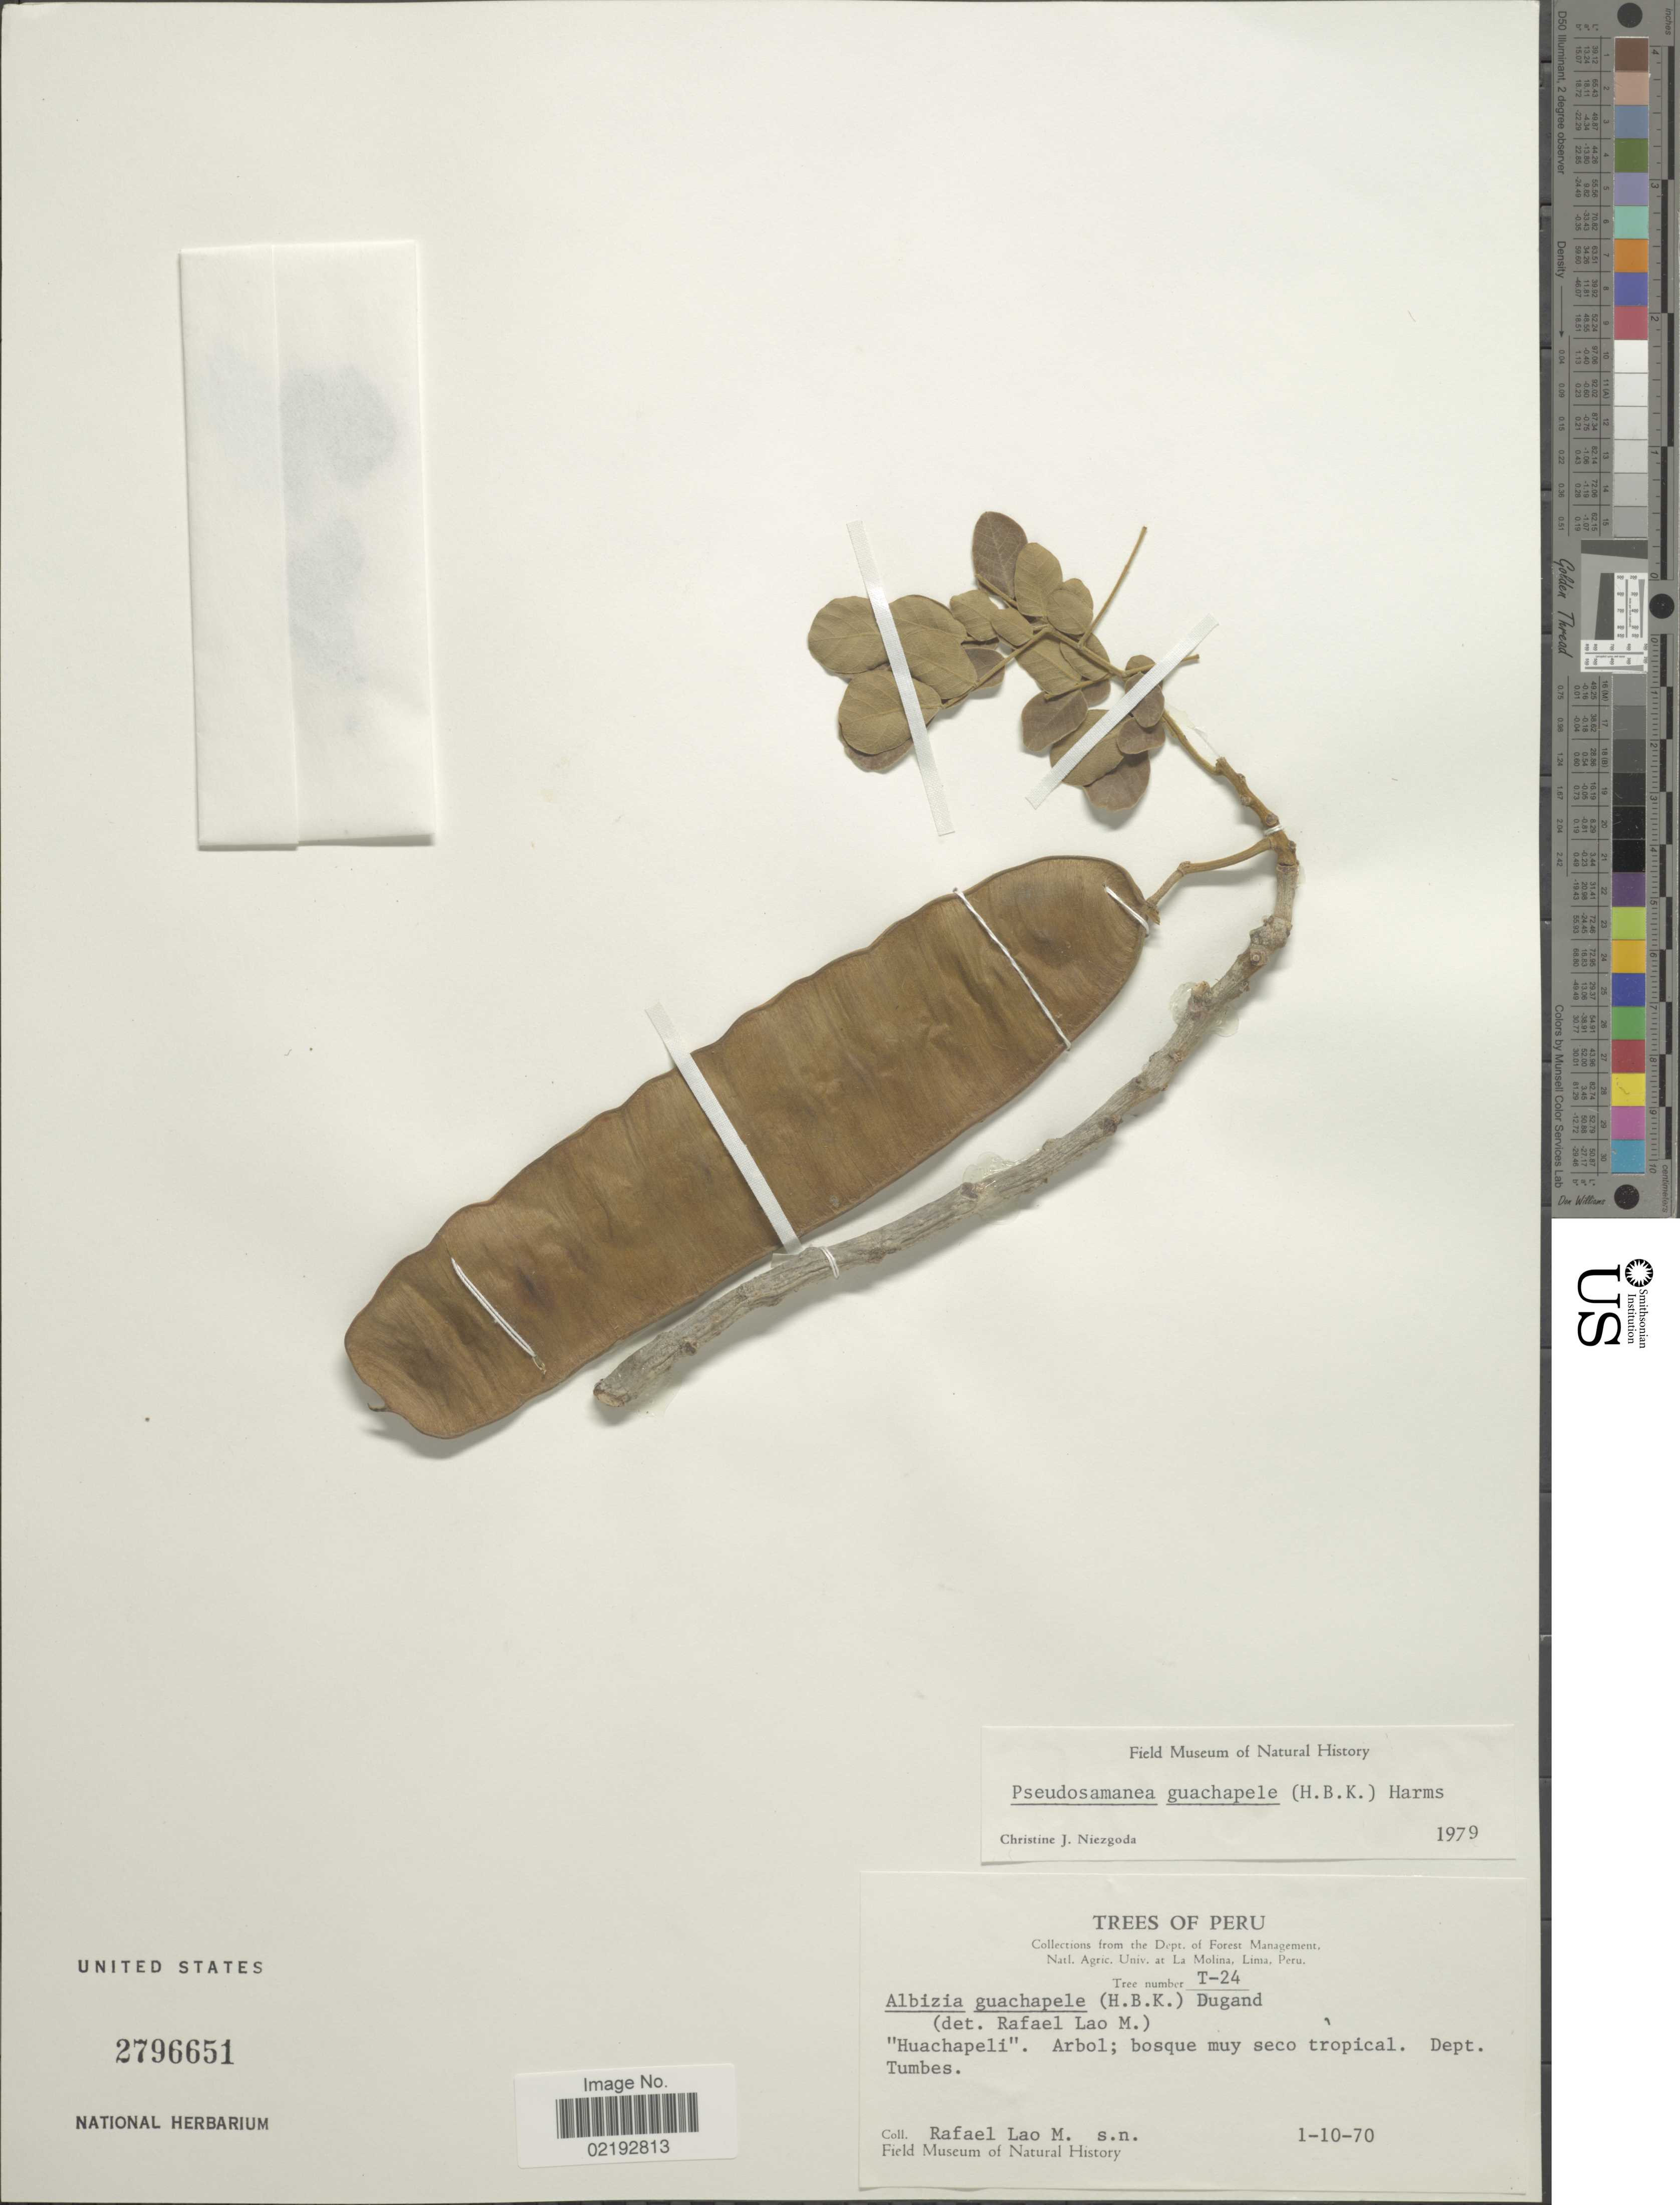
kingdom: Plantae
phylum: Tracheophyta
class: Magnoliopsida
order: Fabales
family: Fabaceae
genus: Pseudosamanea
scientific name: Pseudosamanea guachapele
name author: (Kunth) Harms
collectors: R. Lao M.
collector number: T-24?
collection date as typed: Transcribed d/m/y: 1/10/70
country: Peru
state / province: Tumbes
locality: Huachapeli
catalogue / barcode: US 2796651